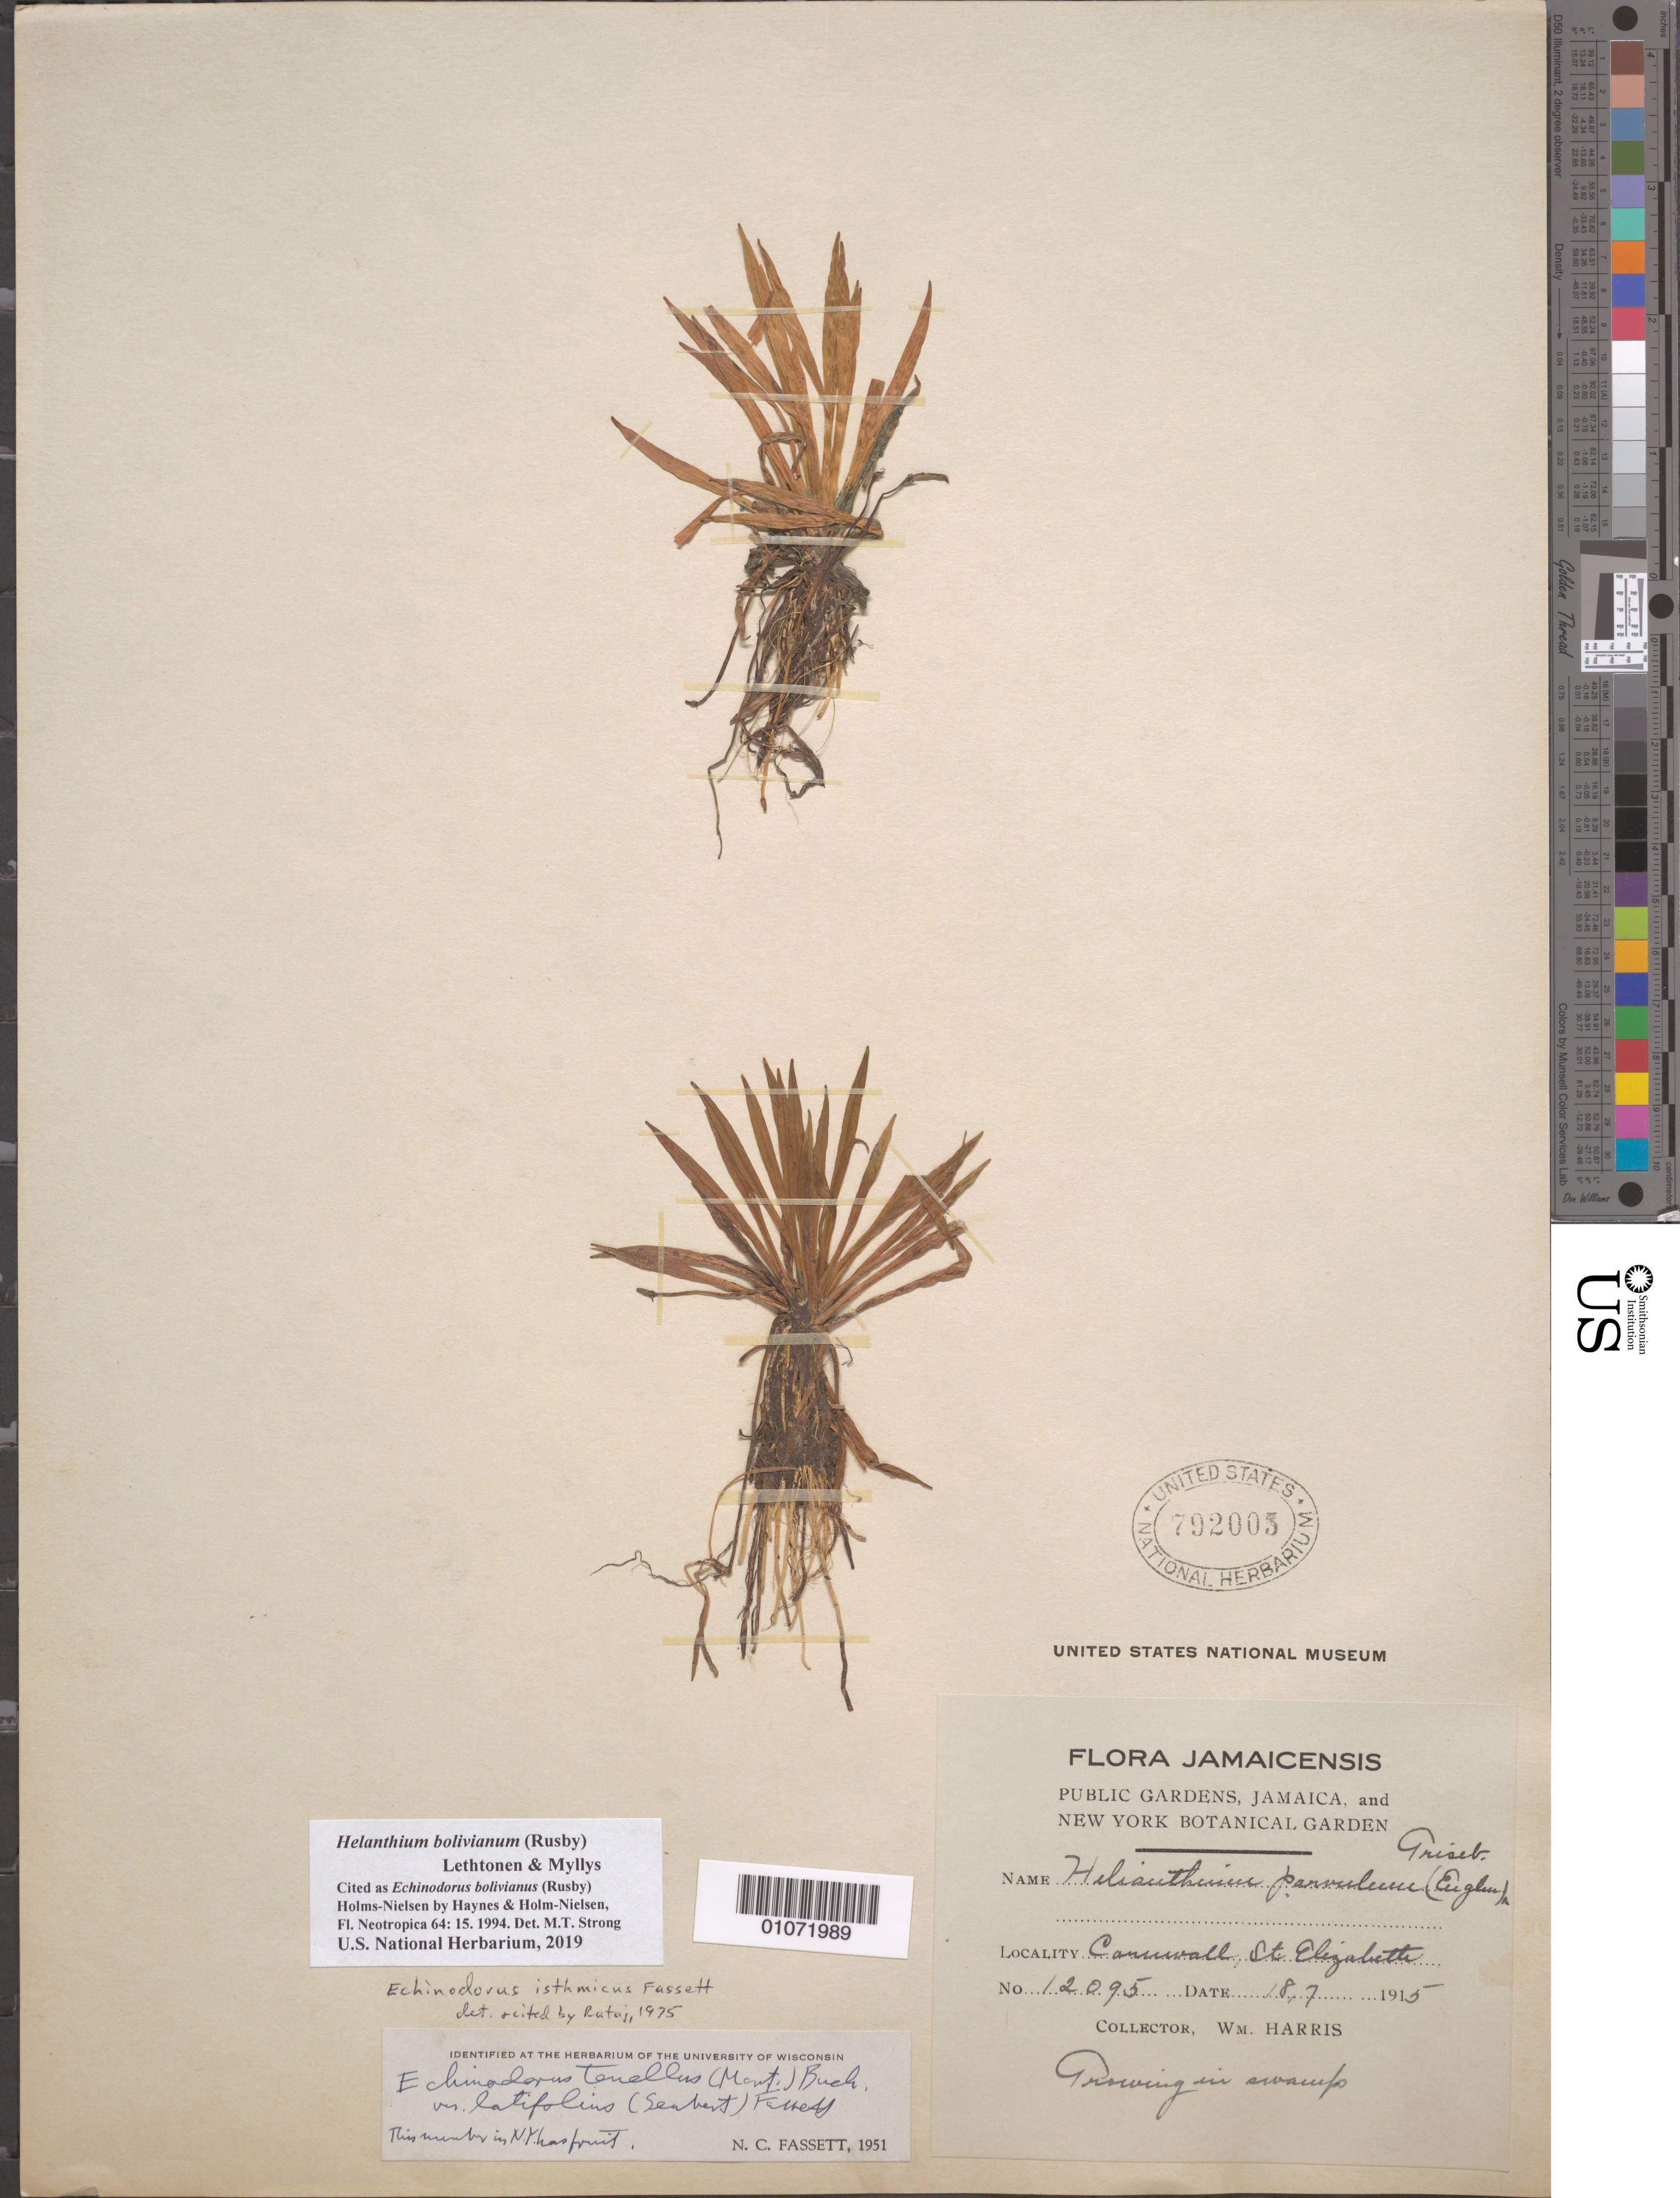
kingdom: Plantae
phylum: Tracheophyta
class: Liliopsida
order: Alismatales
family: Alismataceae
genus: Helanthium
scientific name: Helanthium bolivianum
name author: (Rusby) Lehtonen & Myllys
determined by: Strong, Mark T., (BOT), Smithsonian Institution - National Museum of Natural History (UNITED STATES)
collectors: W. Harris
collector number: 12095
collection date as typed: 18 Jul 1915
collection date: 1915-07-18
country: Jamaica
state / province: Saint Elizabeth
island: Jamaica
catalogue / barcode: US 792005